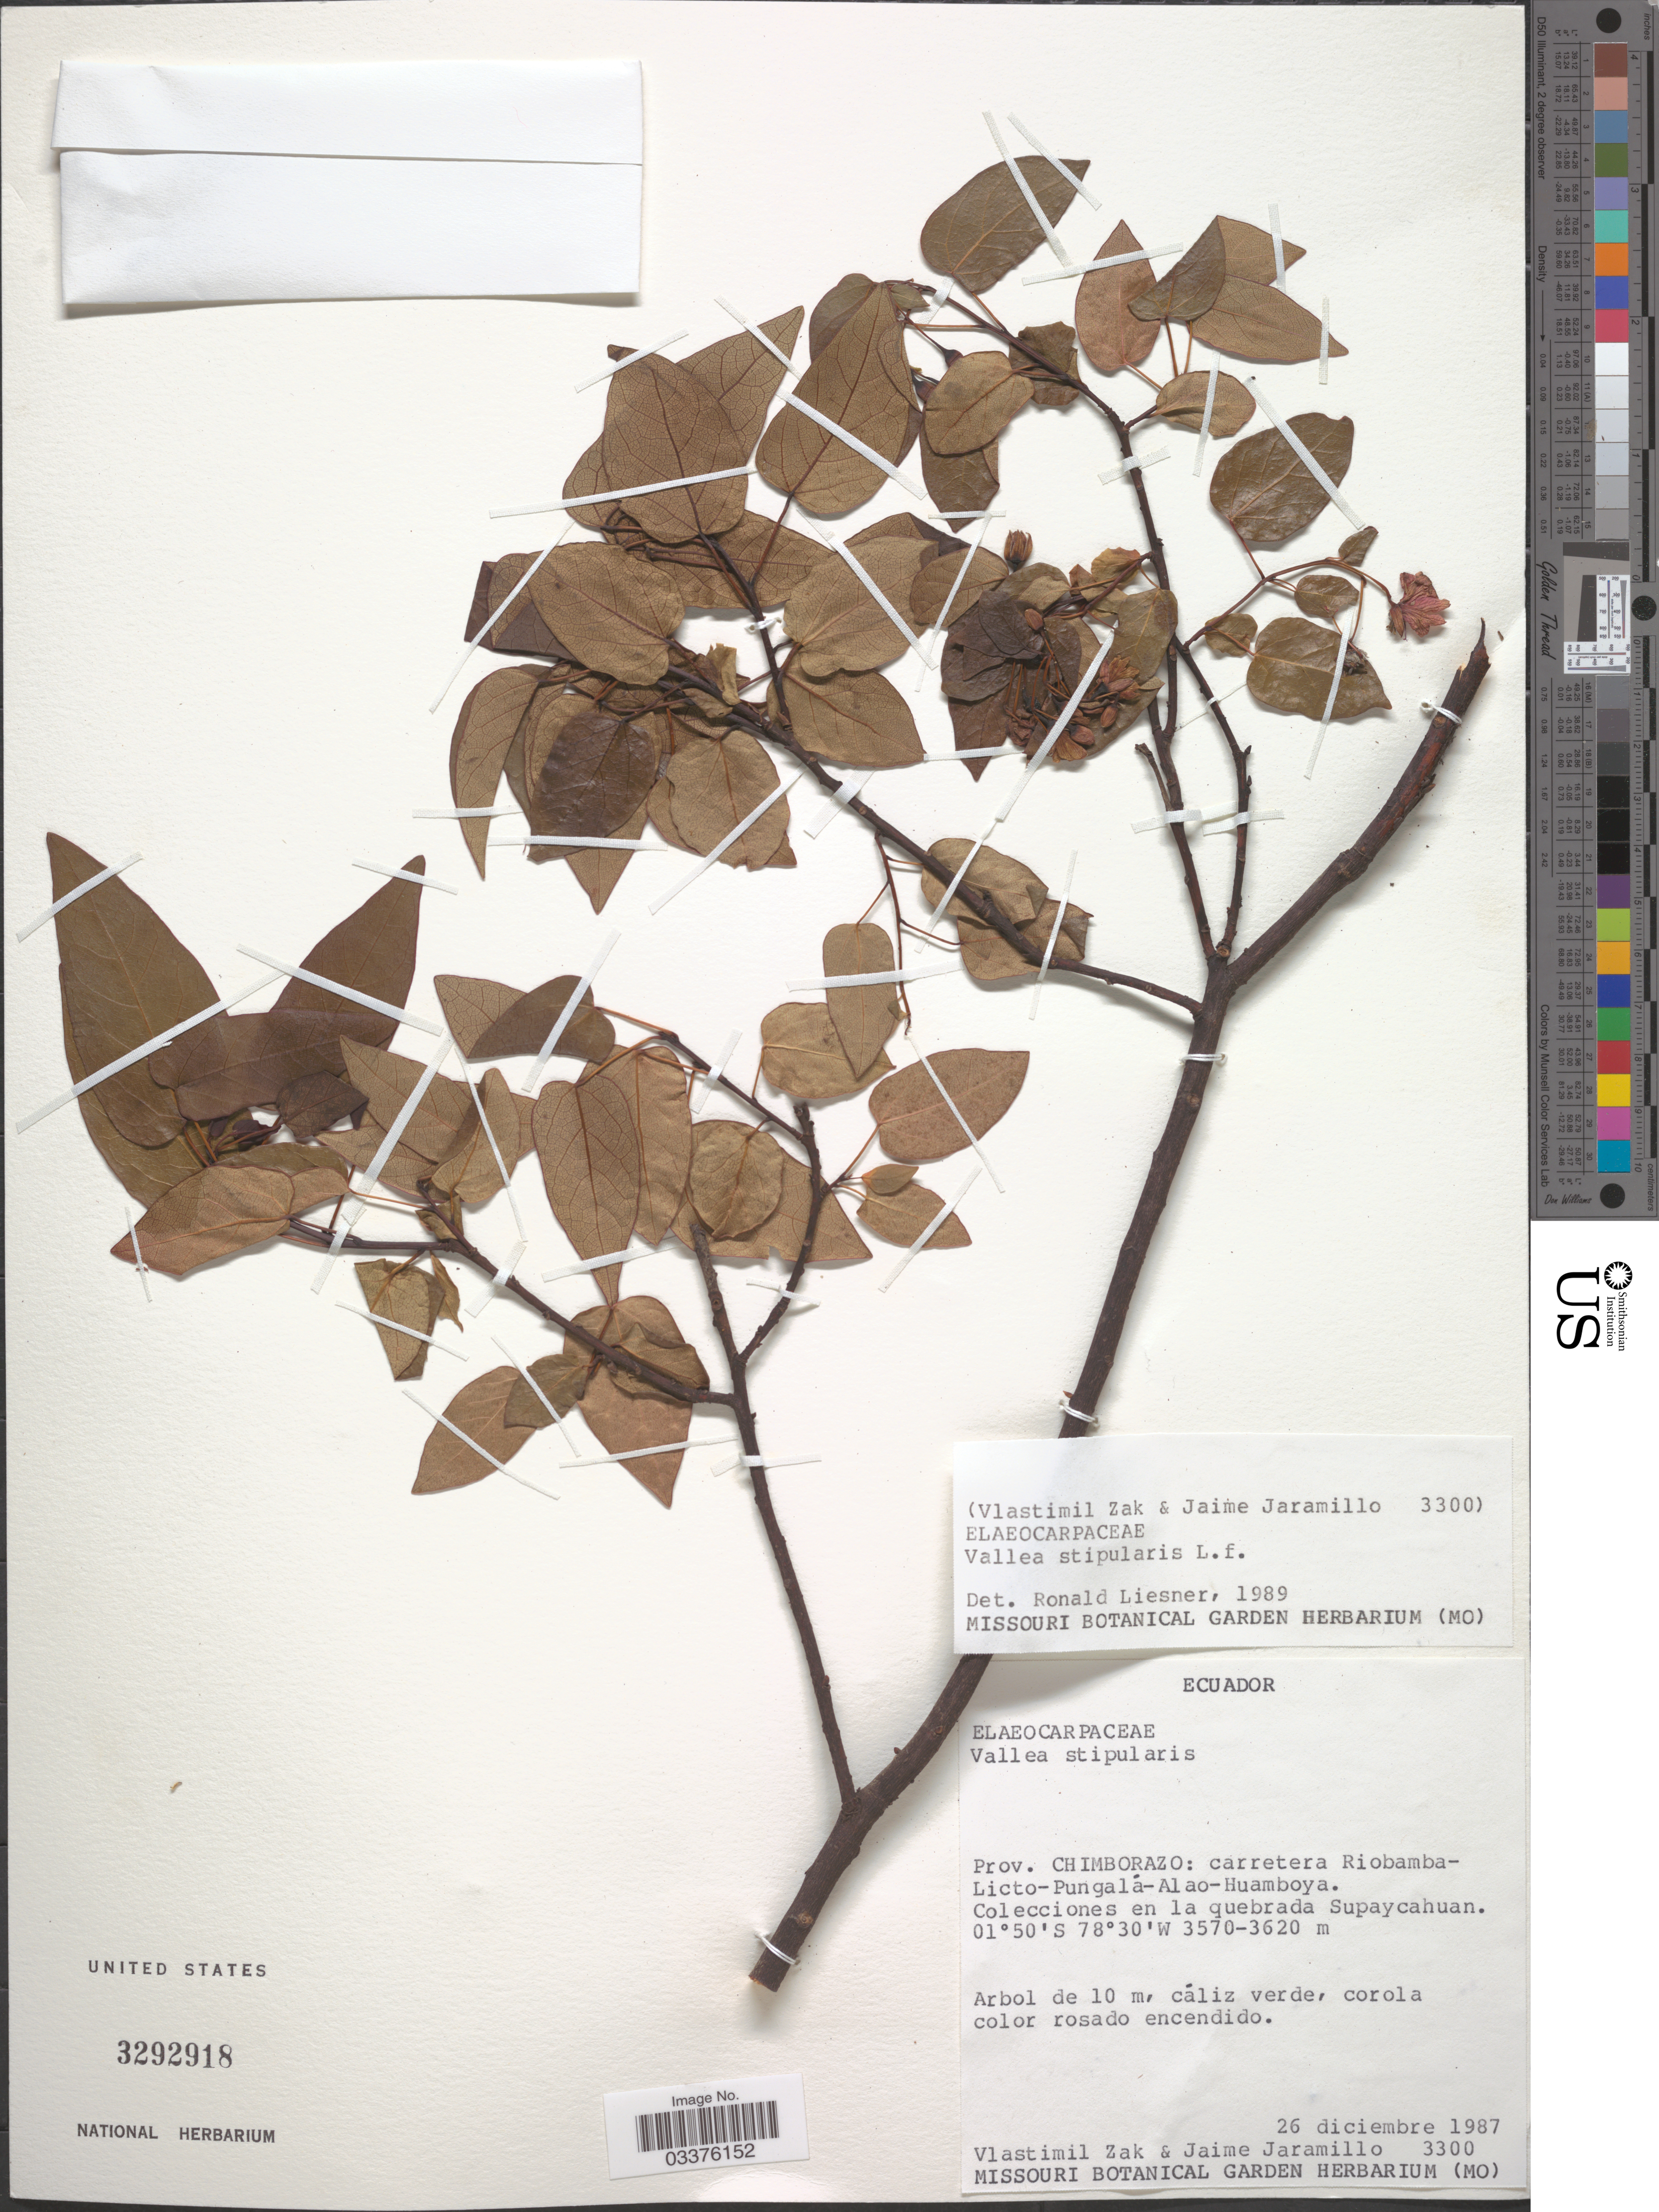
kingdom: Plantae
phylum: Tracheophyta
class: Magnoliopsida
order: Oxalidales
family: Elaeocarpaceae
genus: Vallea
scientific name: Vallea pubescens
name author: Kunth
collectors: V. Zak & J. Jaramillo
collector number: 3300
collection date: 1987-12-26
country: Ecuador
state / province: Chimborazo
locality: Carretera Riobamba-Licto-Pungalá-Alao-Huamboya. Colecciones en la quebrada Supaycahuan.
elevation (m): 3570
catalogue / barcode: US 3292918